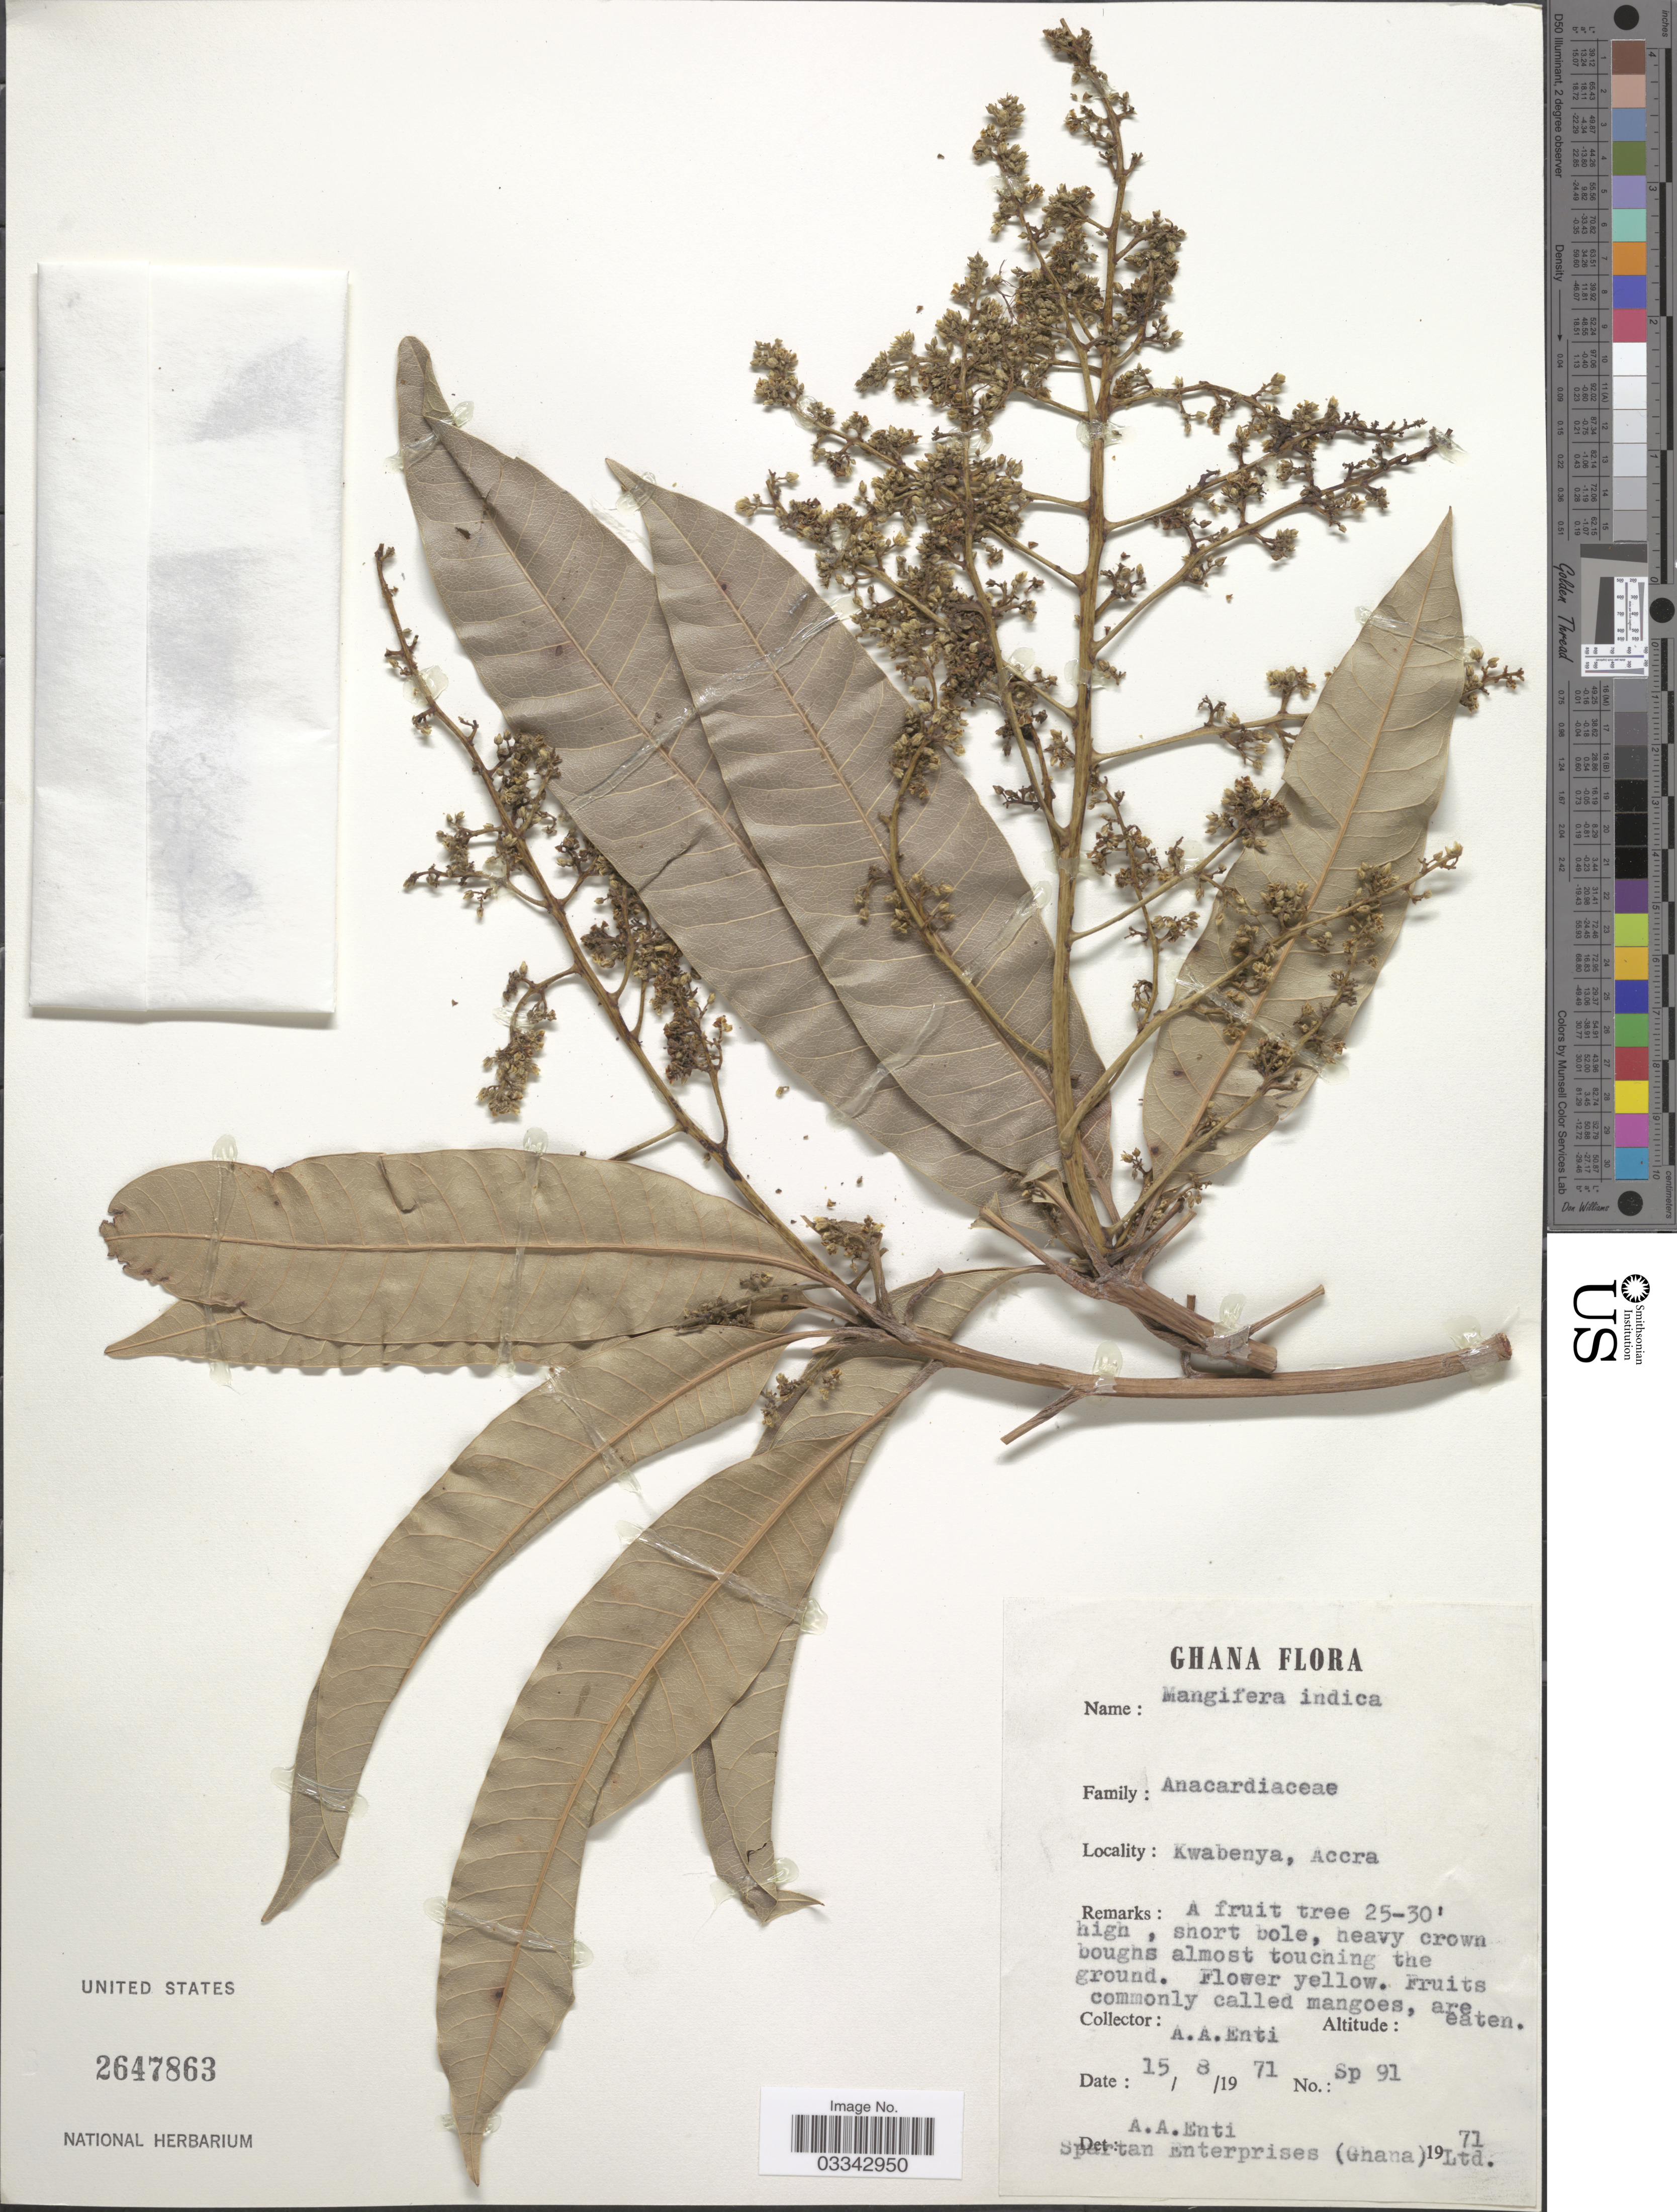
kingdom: Plantae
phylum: Tracheophyta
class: Magnoliopsida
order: Sapindales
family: Anacardiaceae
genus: Mangifera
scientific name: Mangifera indica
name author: L.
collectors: A. Enti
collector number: SP 91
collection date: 1971-08-15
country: Ghana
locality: Kwabenya, Accra.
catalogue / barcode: US 2647863